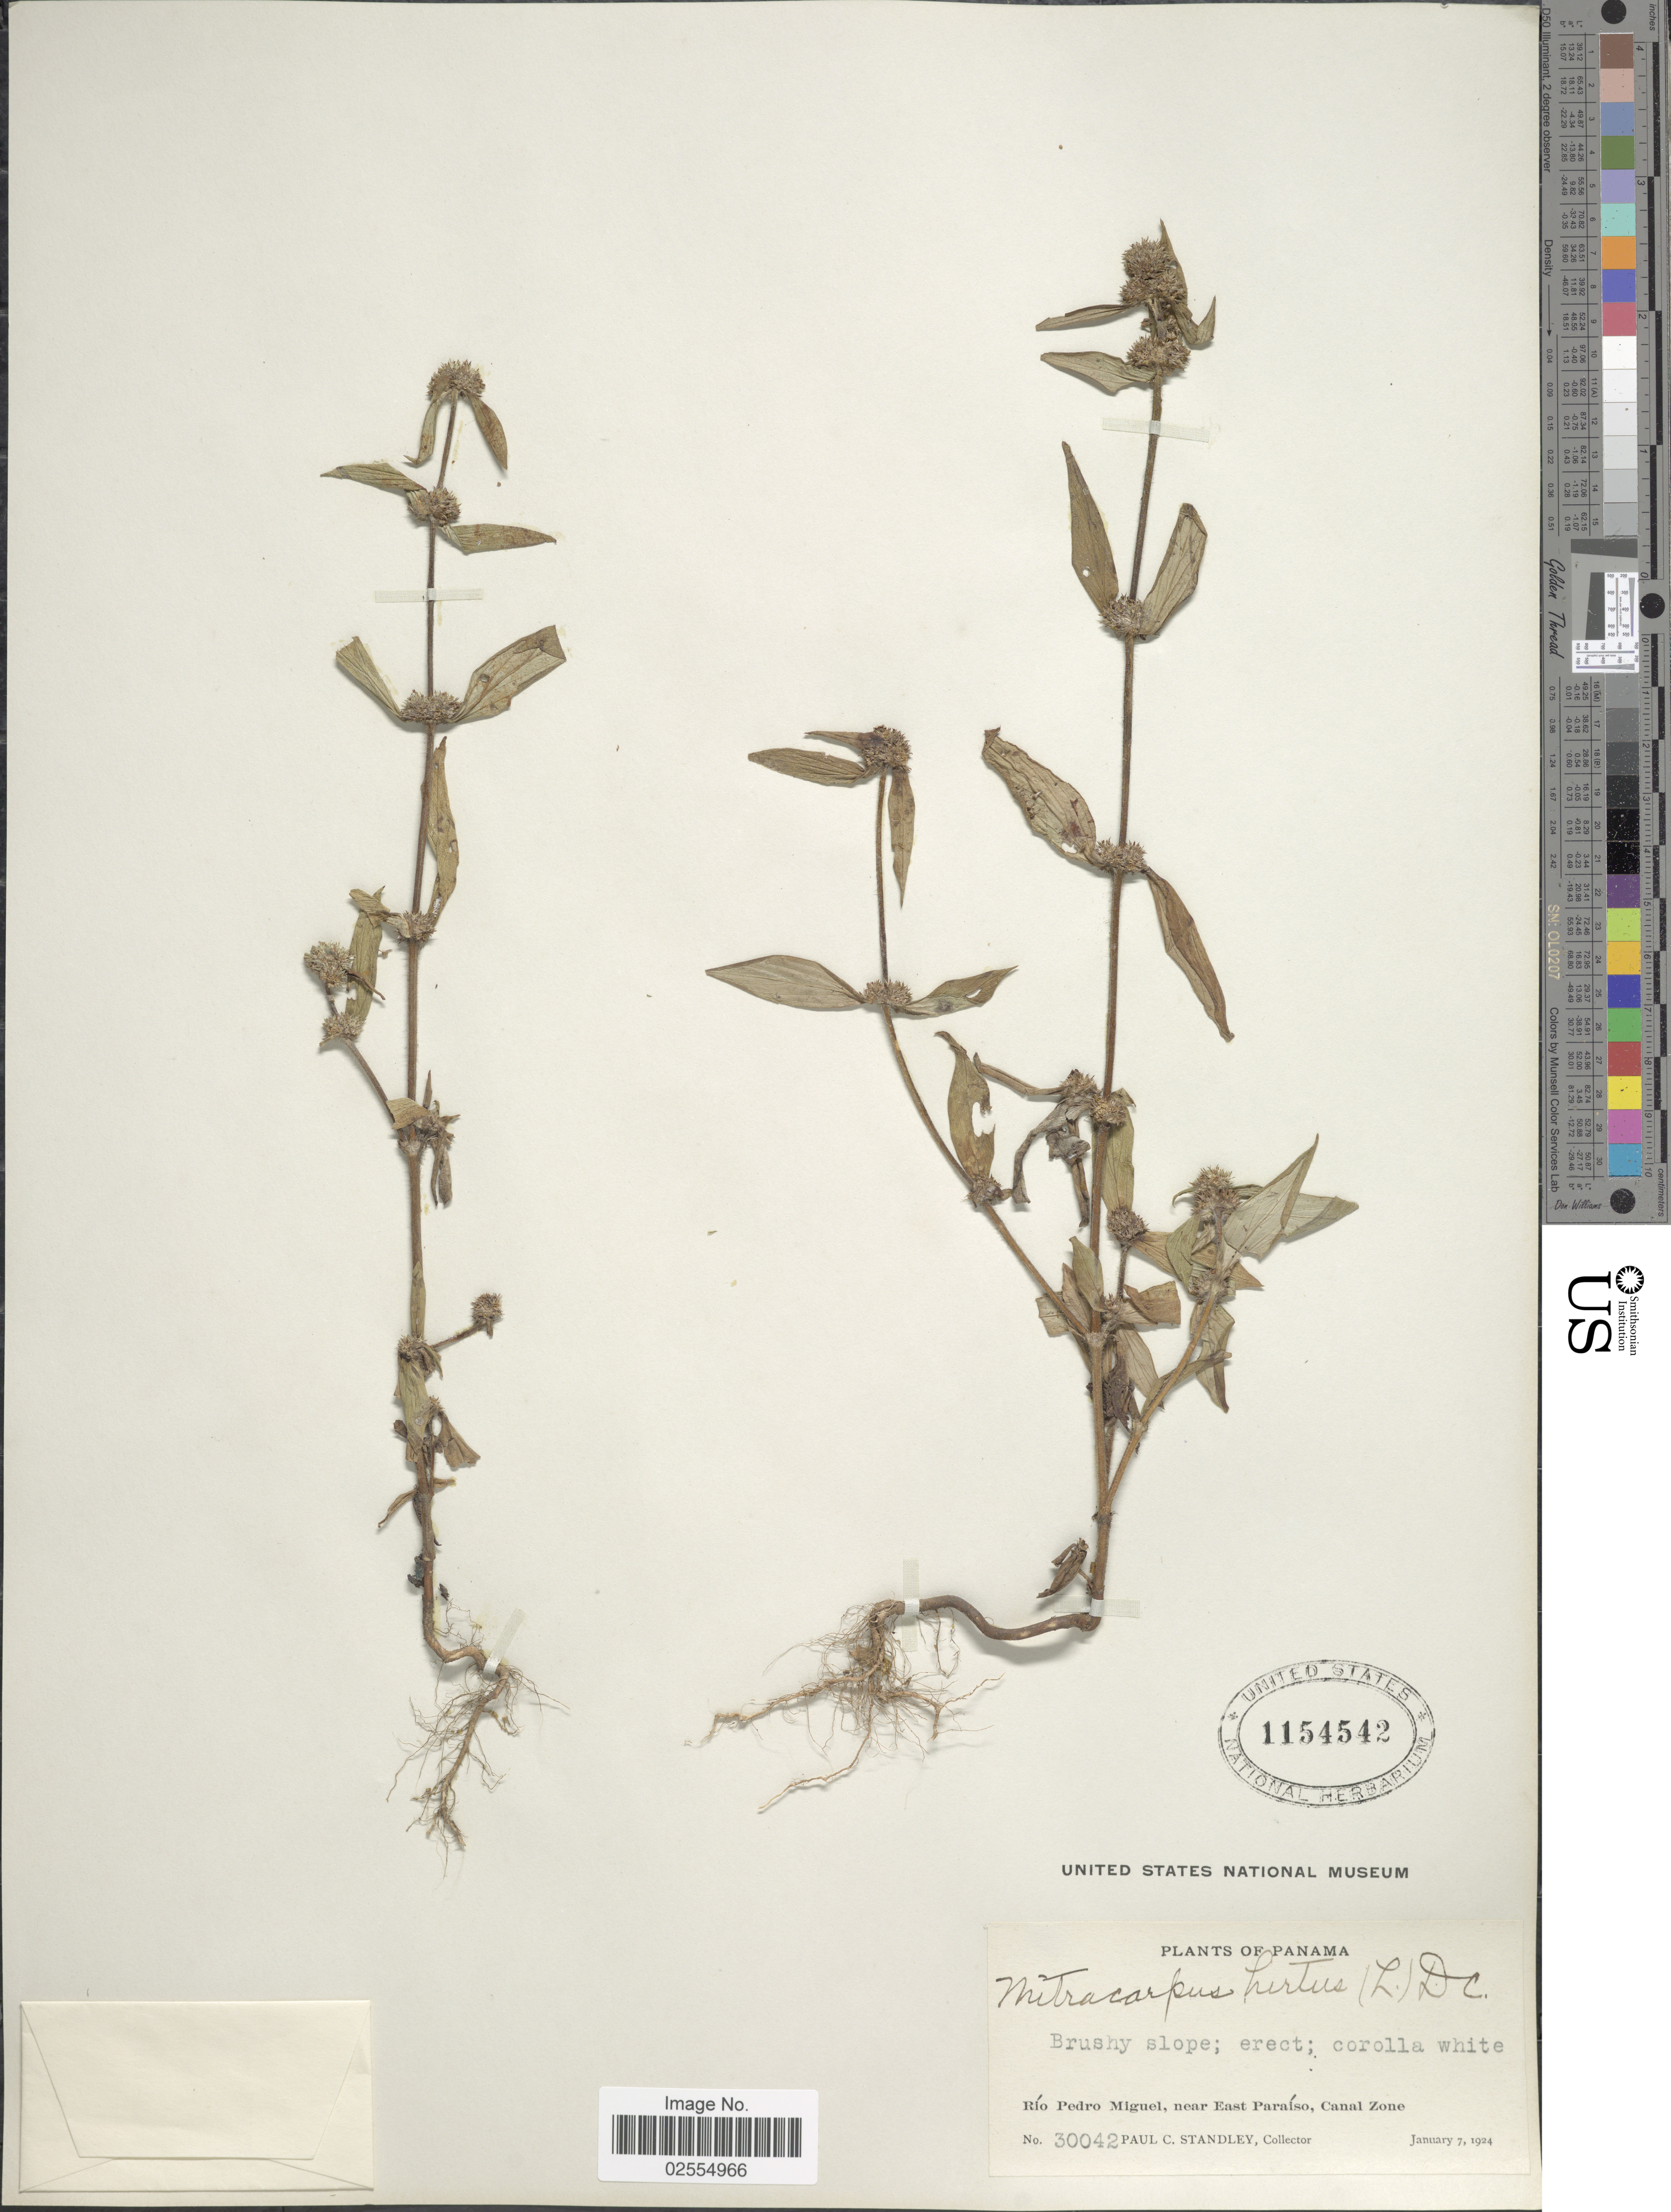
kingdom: Plantae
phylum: Tracheophyta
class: Magnoliopsida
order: Gentianales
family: Rubiaceae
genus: Mitracarpus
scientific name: Mitracarpus hirtus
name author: (L.) DC.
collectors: P. C. Standley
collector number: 30042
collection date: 1924-01-07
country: Panama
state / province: Colón / Panamá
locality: Río Pedro Miguel, near East Paraíso, Canal Zone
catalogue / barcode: US 1154542